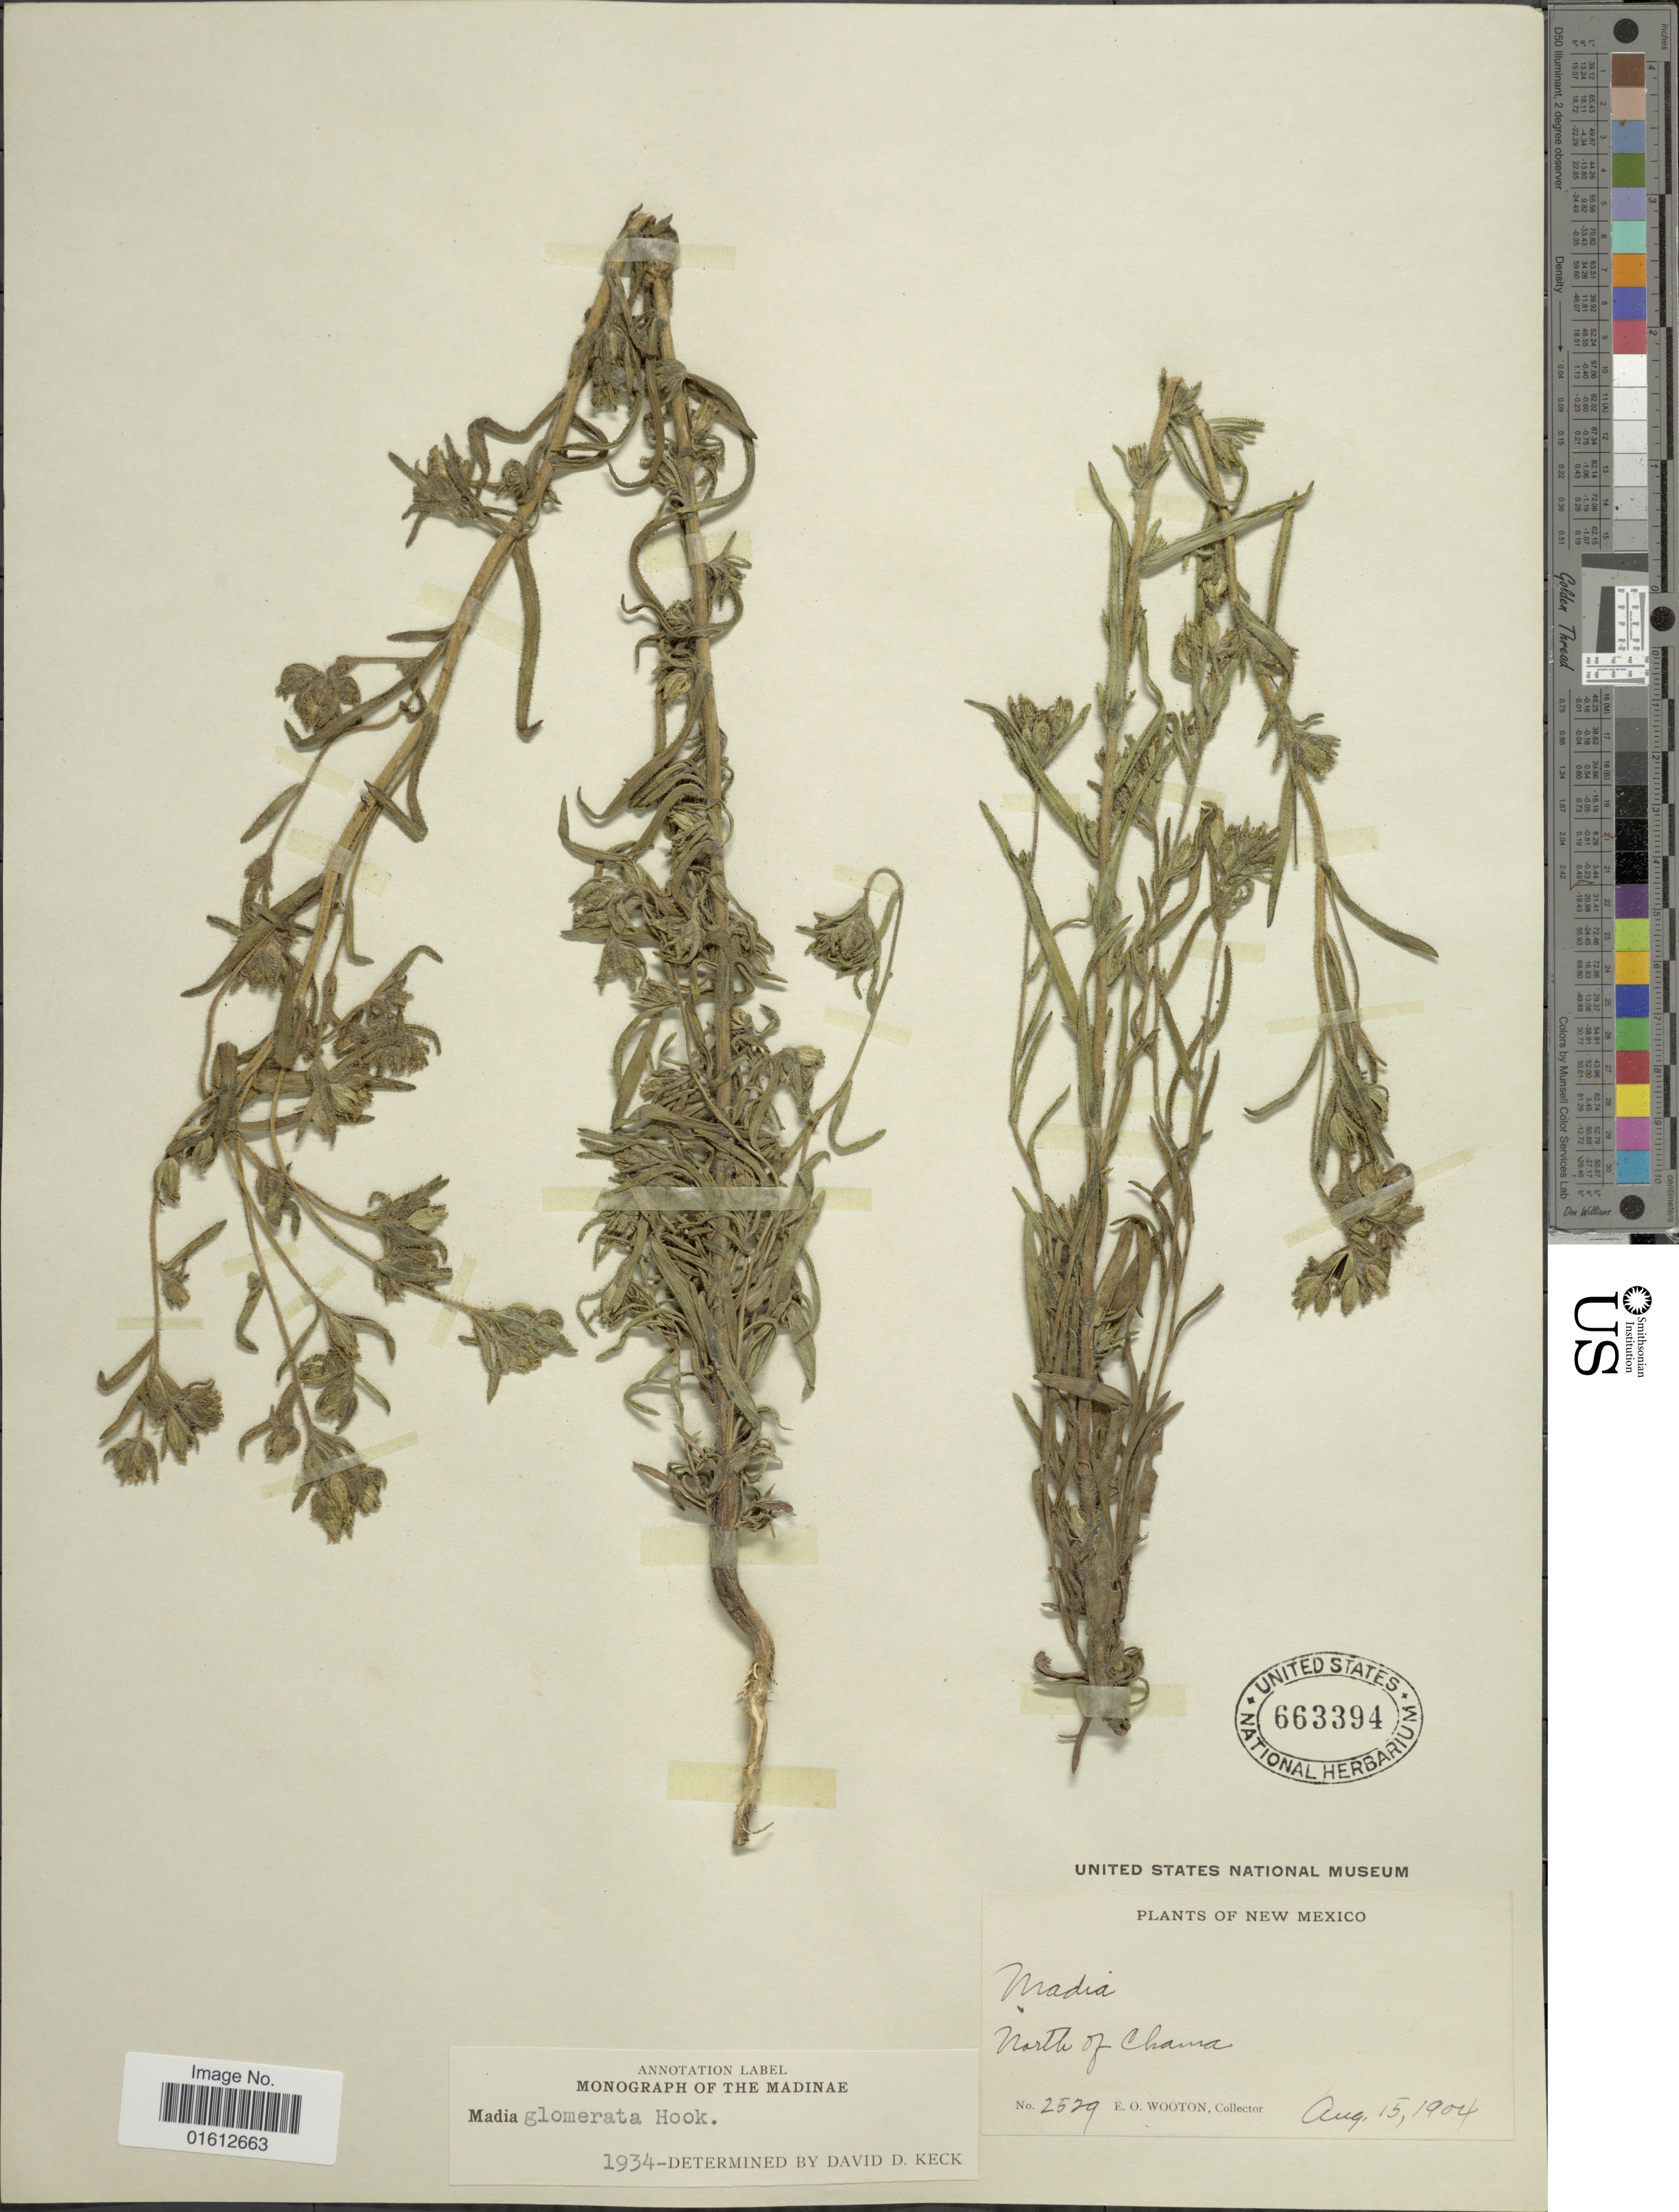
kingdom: Plantae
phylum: Tracheophyta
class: Magnoliopsida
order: Asterales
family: Asteraceae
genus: Madia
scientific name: Madia glomerata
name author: Hook.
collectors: E. O. Wooton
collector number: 2529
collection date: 1904-08-15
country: United States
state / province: New Mexico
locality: North of Chama.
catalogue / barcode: US 663394